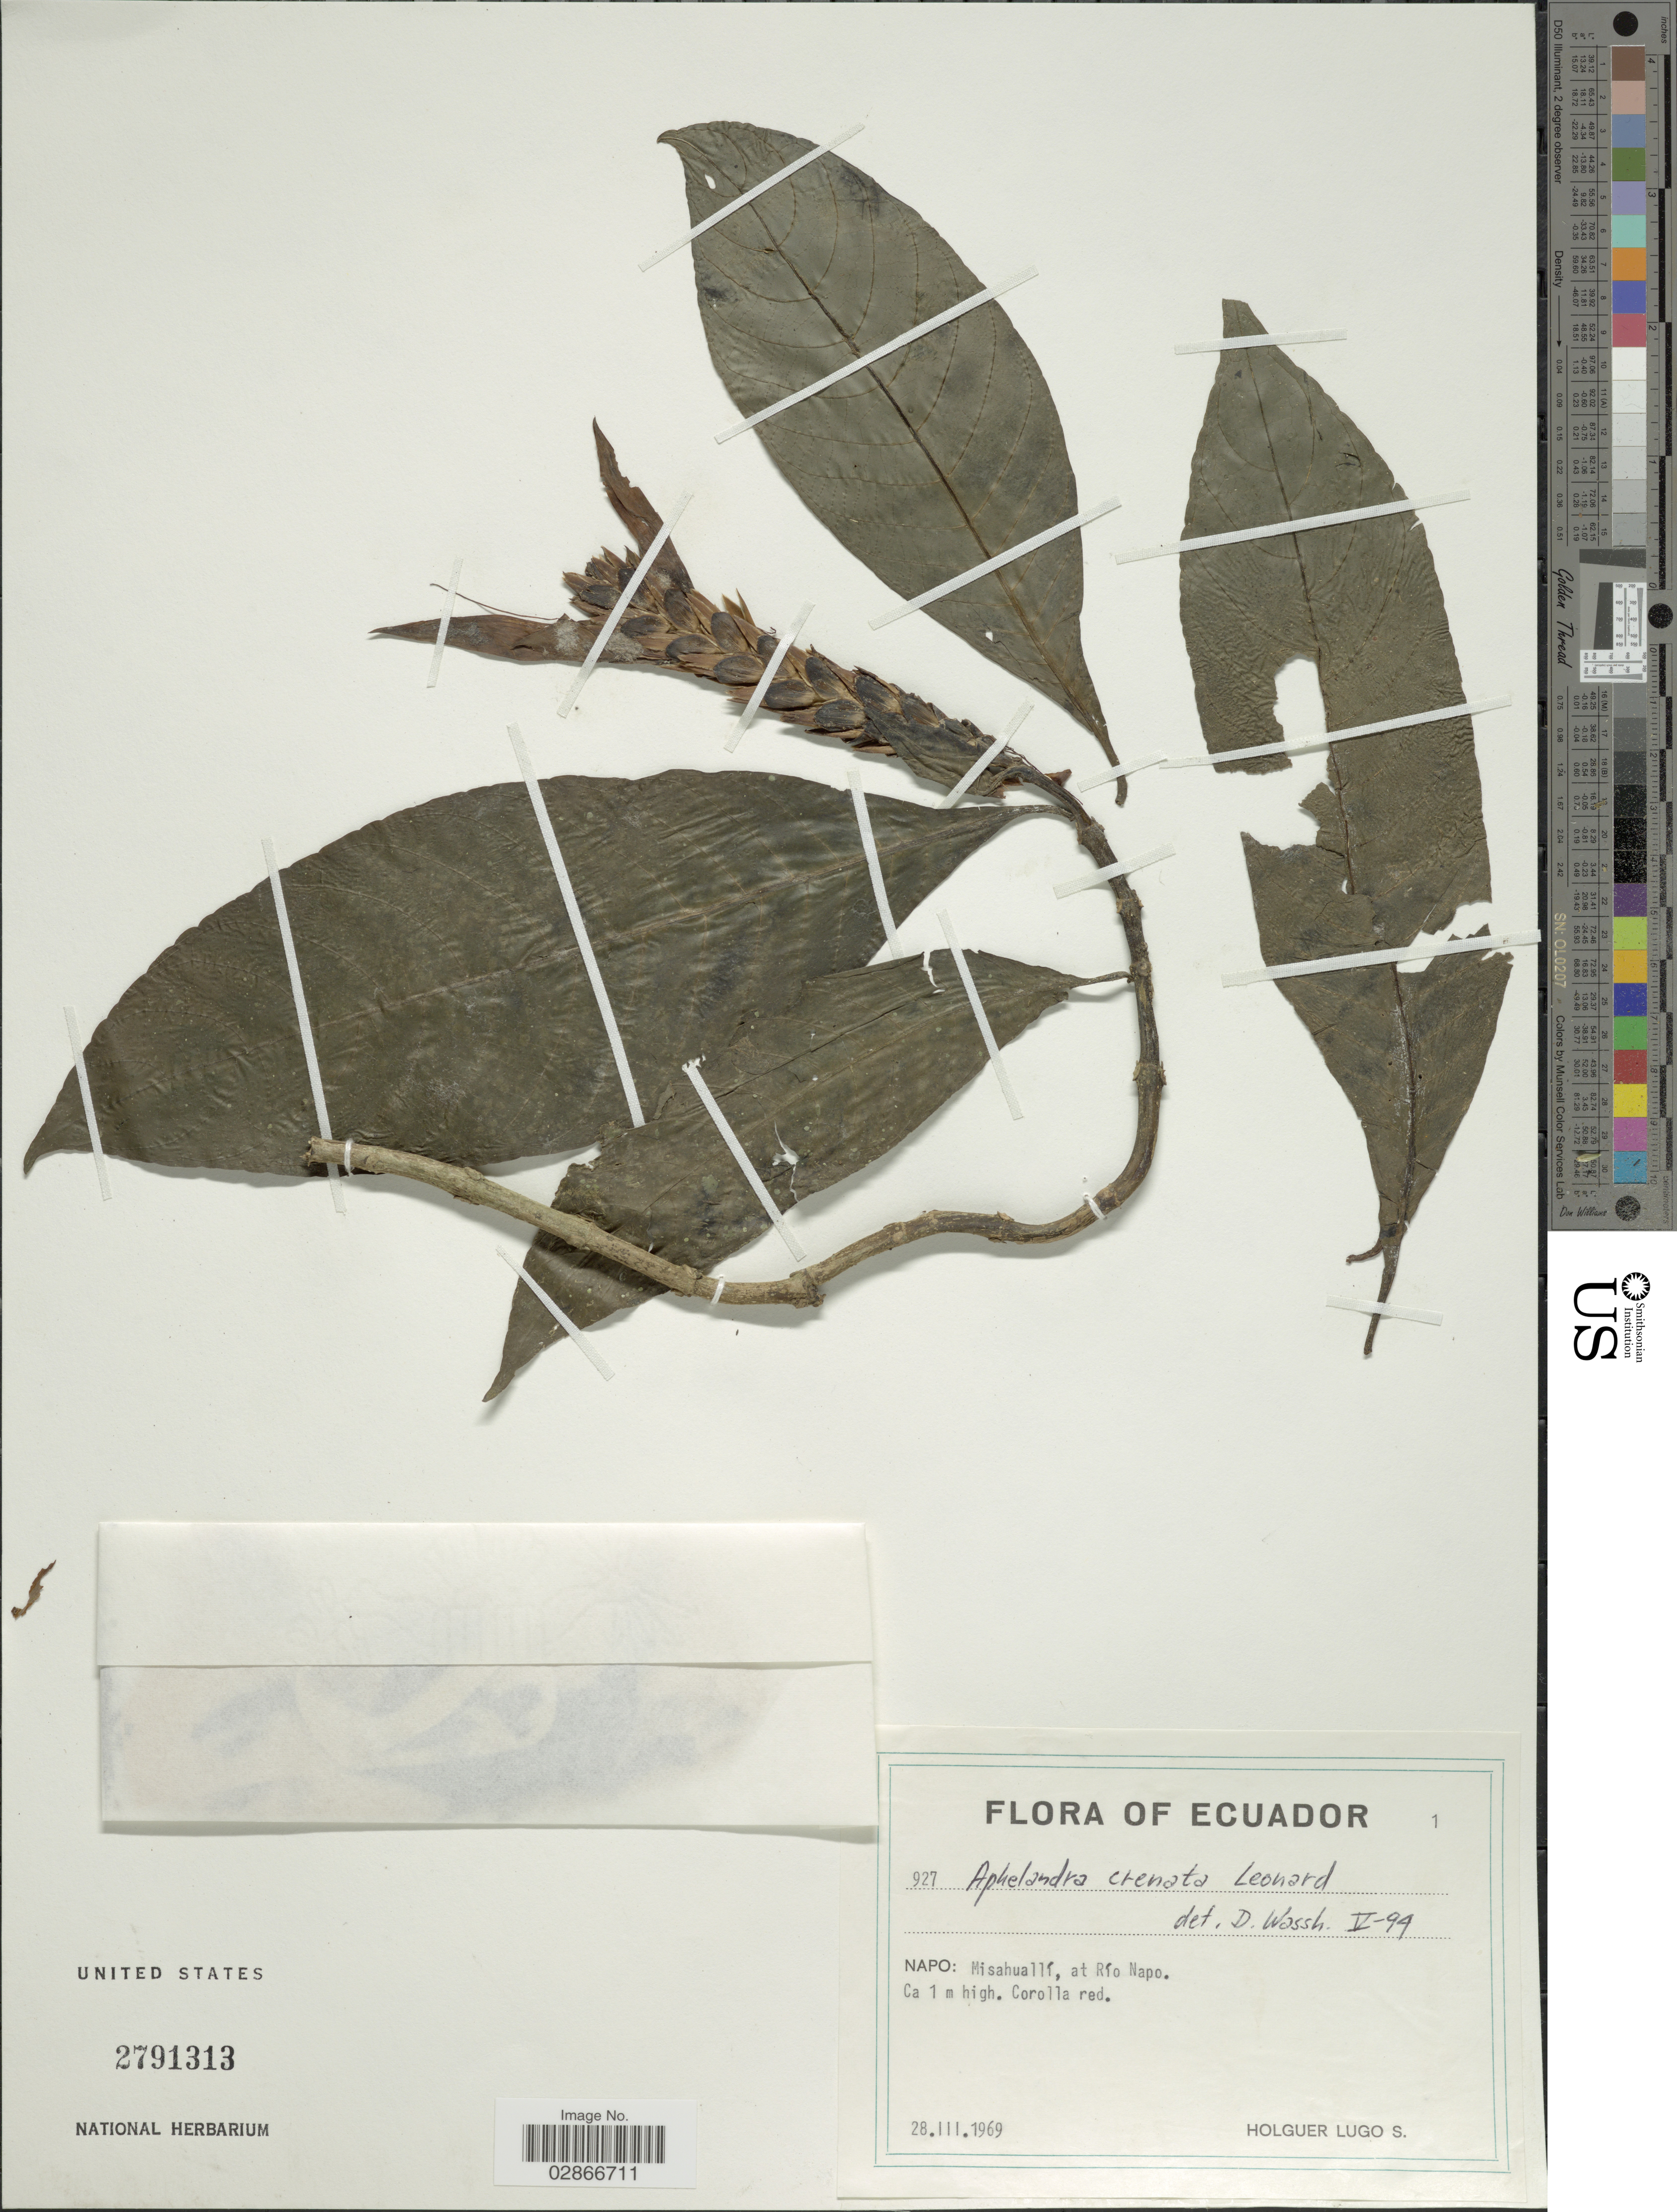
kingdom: Plantae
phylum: Tracheophyta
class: Magnoliopsida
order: Lamiales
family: Acanthaceae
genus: Aphelandra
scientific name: Aphelandra crenata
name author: Leonard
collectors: H. Lugo S.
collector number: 927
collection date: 1969-03-28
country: Ecuador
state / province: Napo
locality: Misahuallí, at Río Napo.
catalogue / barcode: US 2791313